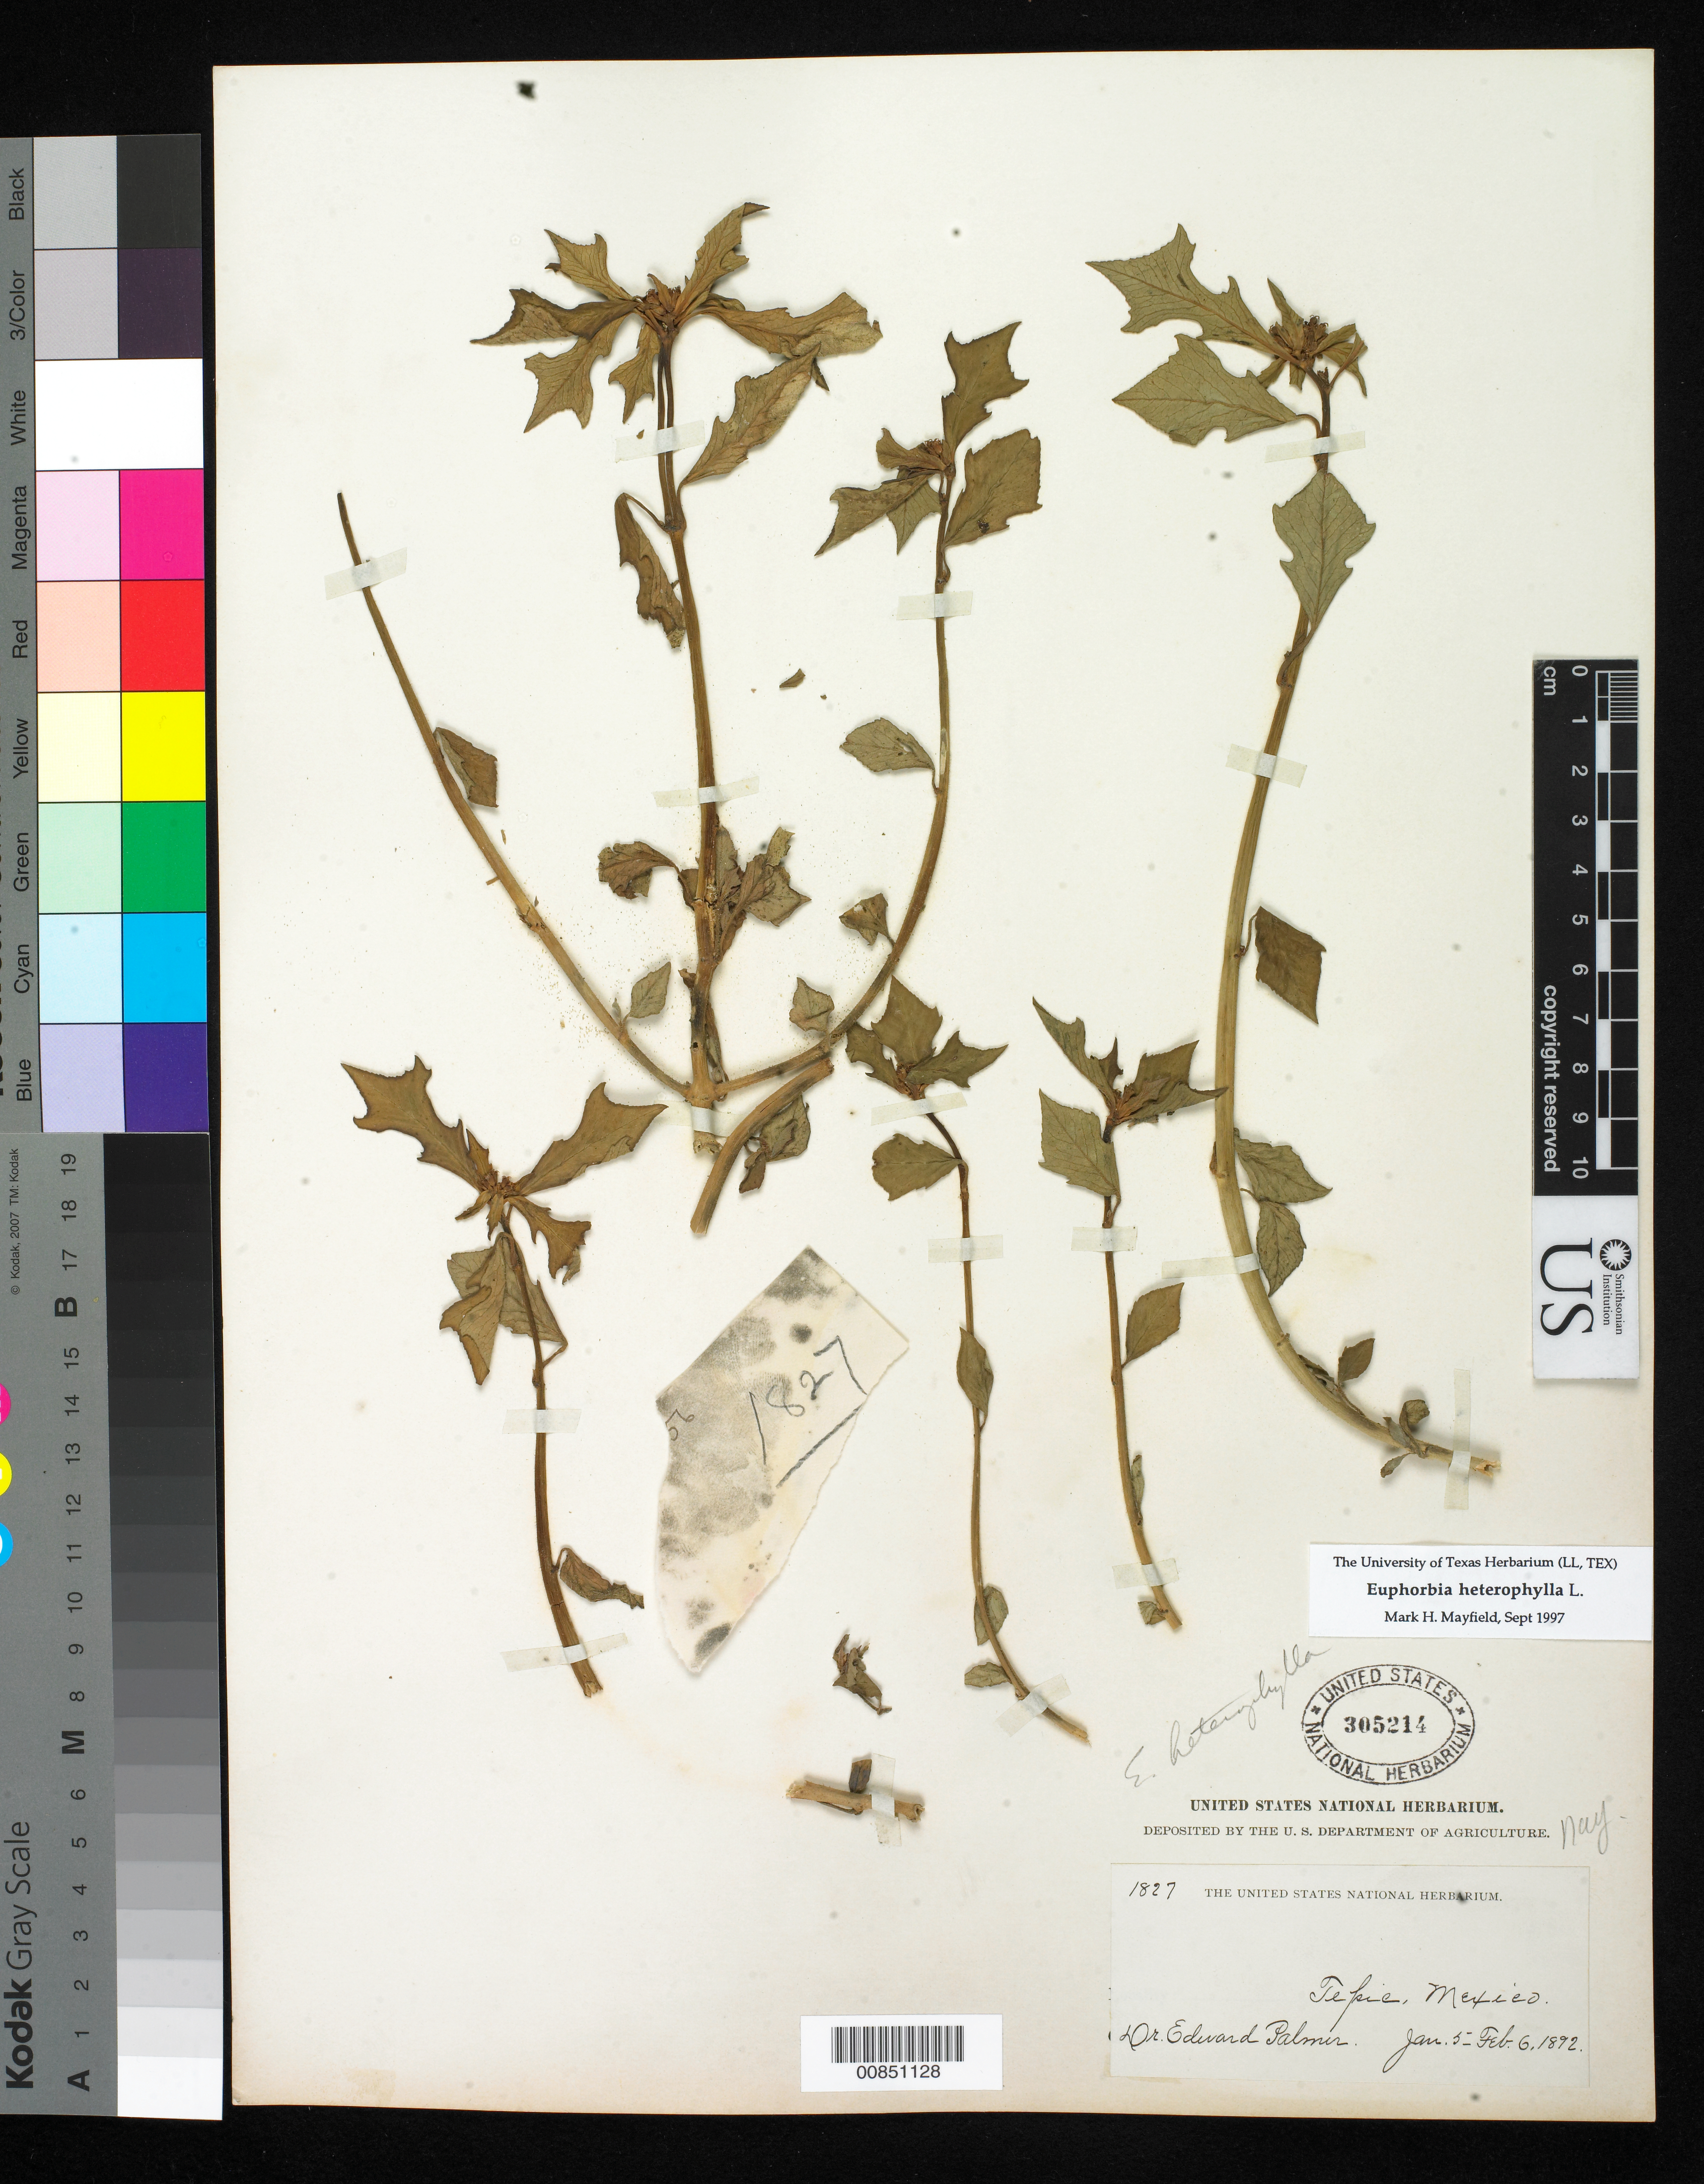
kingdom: Plantae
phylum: Tracheophyta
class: Magnoliopsida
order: Malpighiales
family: Euphorbiaceae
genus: Euphorbia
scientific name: Euphorbia heterophylla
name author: L.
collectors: E. Palmer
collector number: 1827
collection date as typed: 05 Jan 1892 to 06 Feb 1892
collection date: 1892-01-05/1892-02-06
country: Mexico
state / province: Nayarit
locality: Tepic, Nayarit.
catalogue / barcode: US 305214